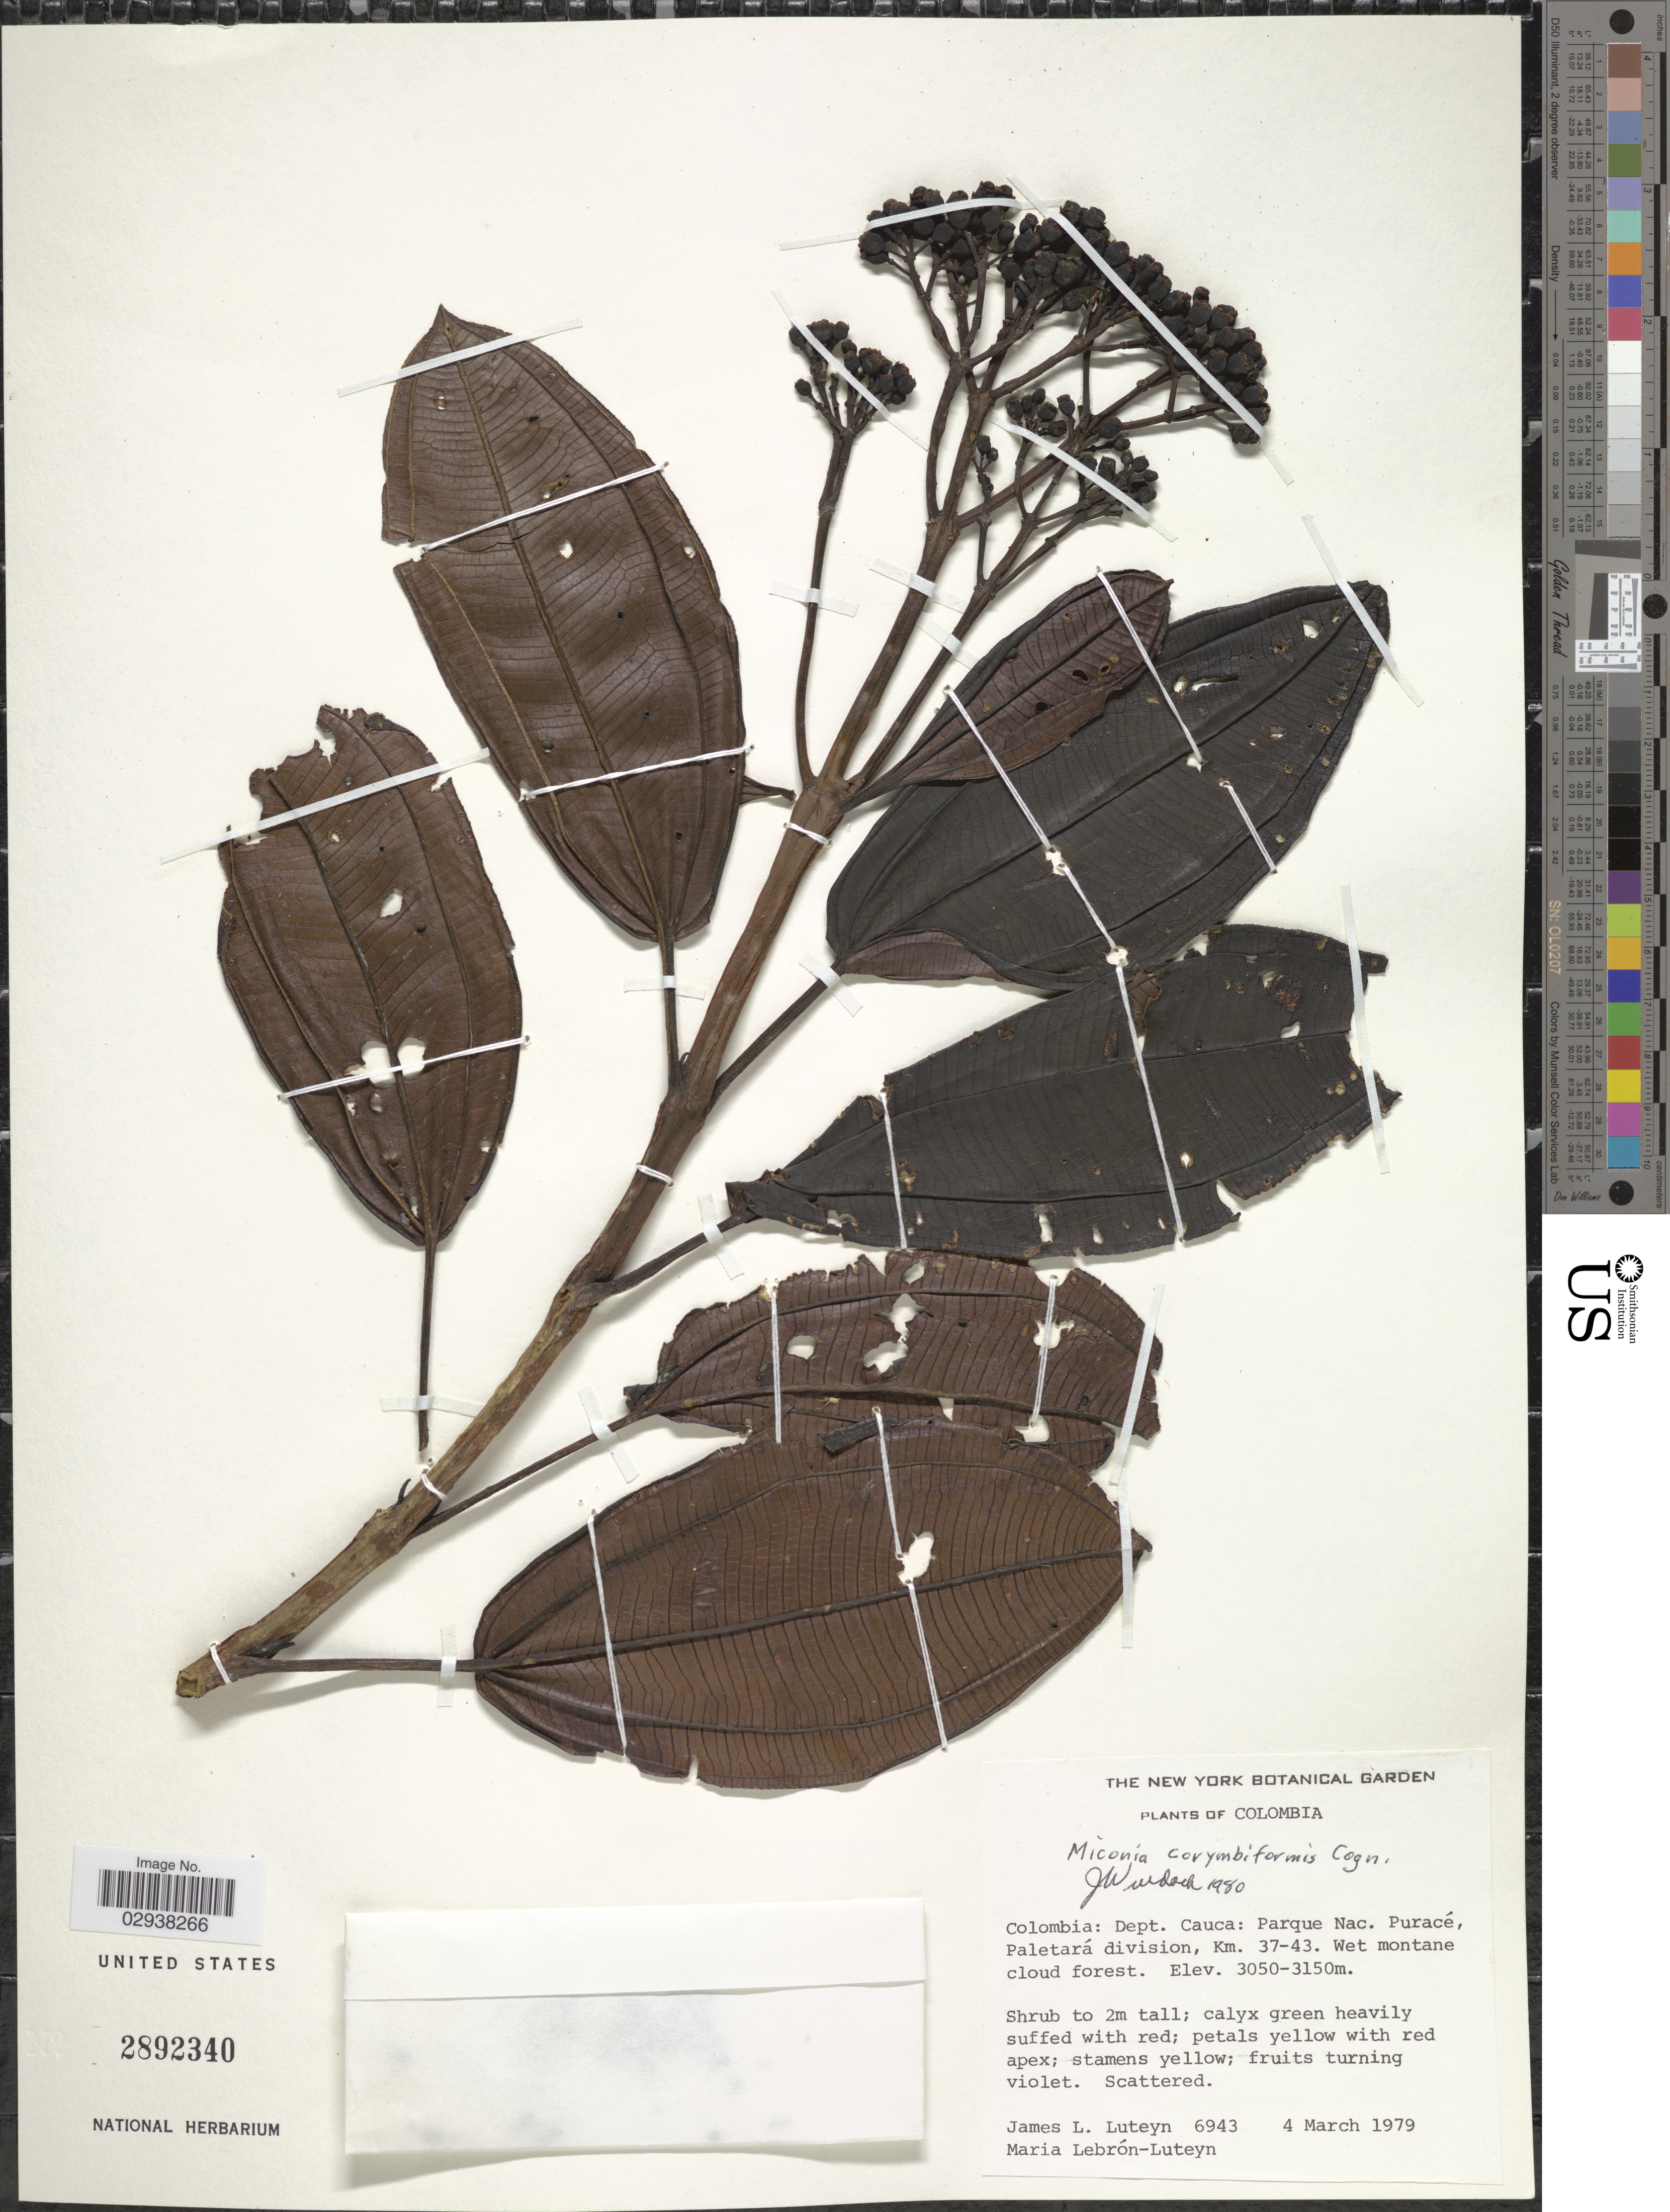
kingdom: Plantae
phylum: Tracheophyta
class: Magnoliopsida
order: Myrtales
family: Melastomataceae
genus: Miconia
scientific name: Miconia corymbiformis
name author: Cogn.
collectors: J. Luteyn & M. L. Lebrón-Luteyn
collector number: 6943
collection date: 1979-03-04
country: Colombia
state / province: Cauca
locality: Dept. Cauca: Parque Nac. Puracé, Paletará division, Km. 37-43.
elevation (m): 3050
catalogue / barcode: US 2892340